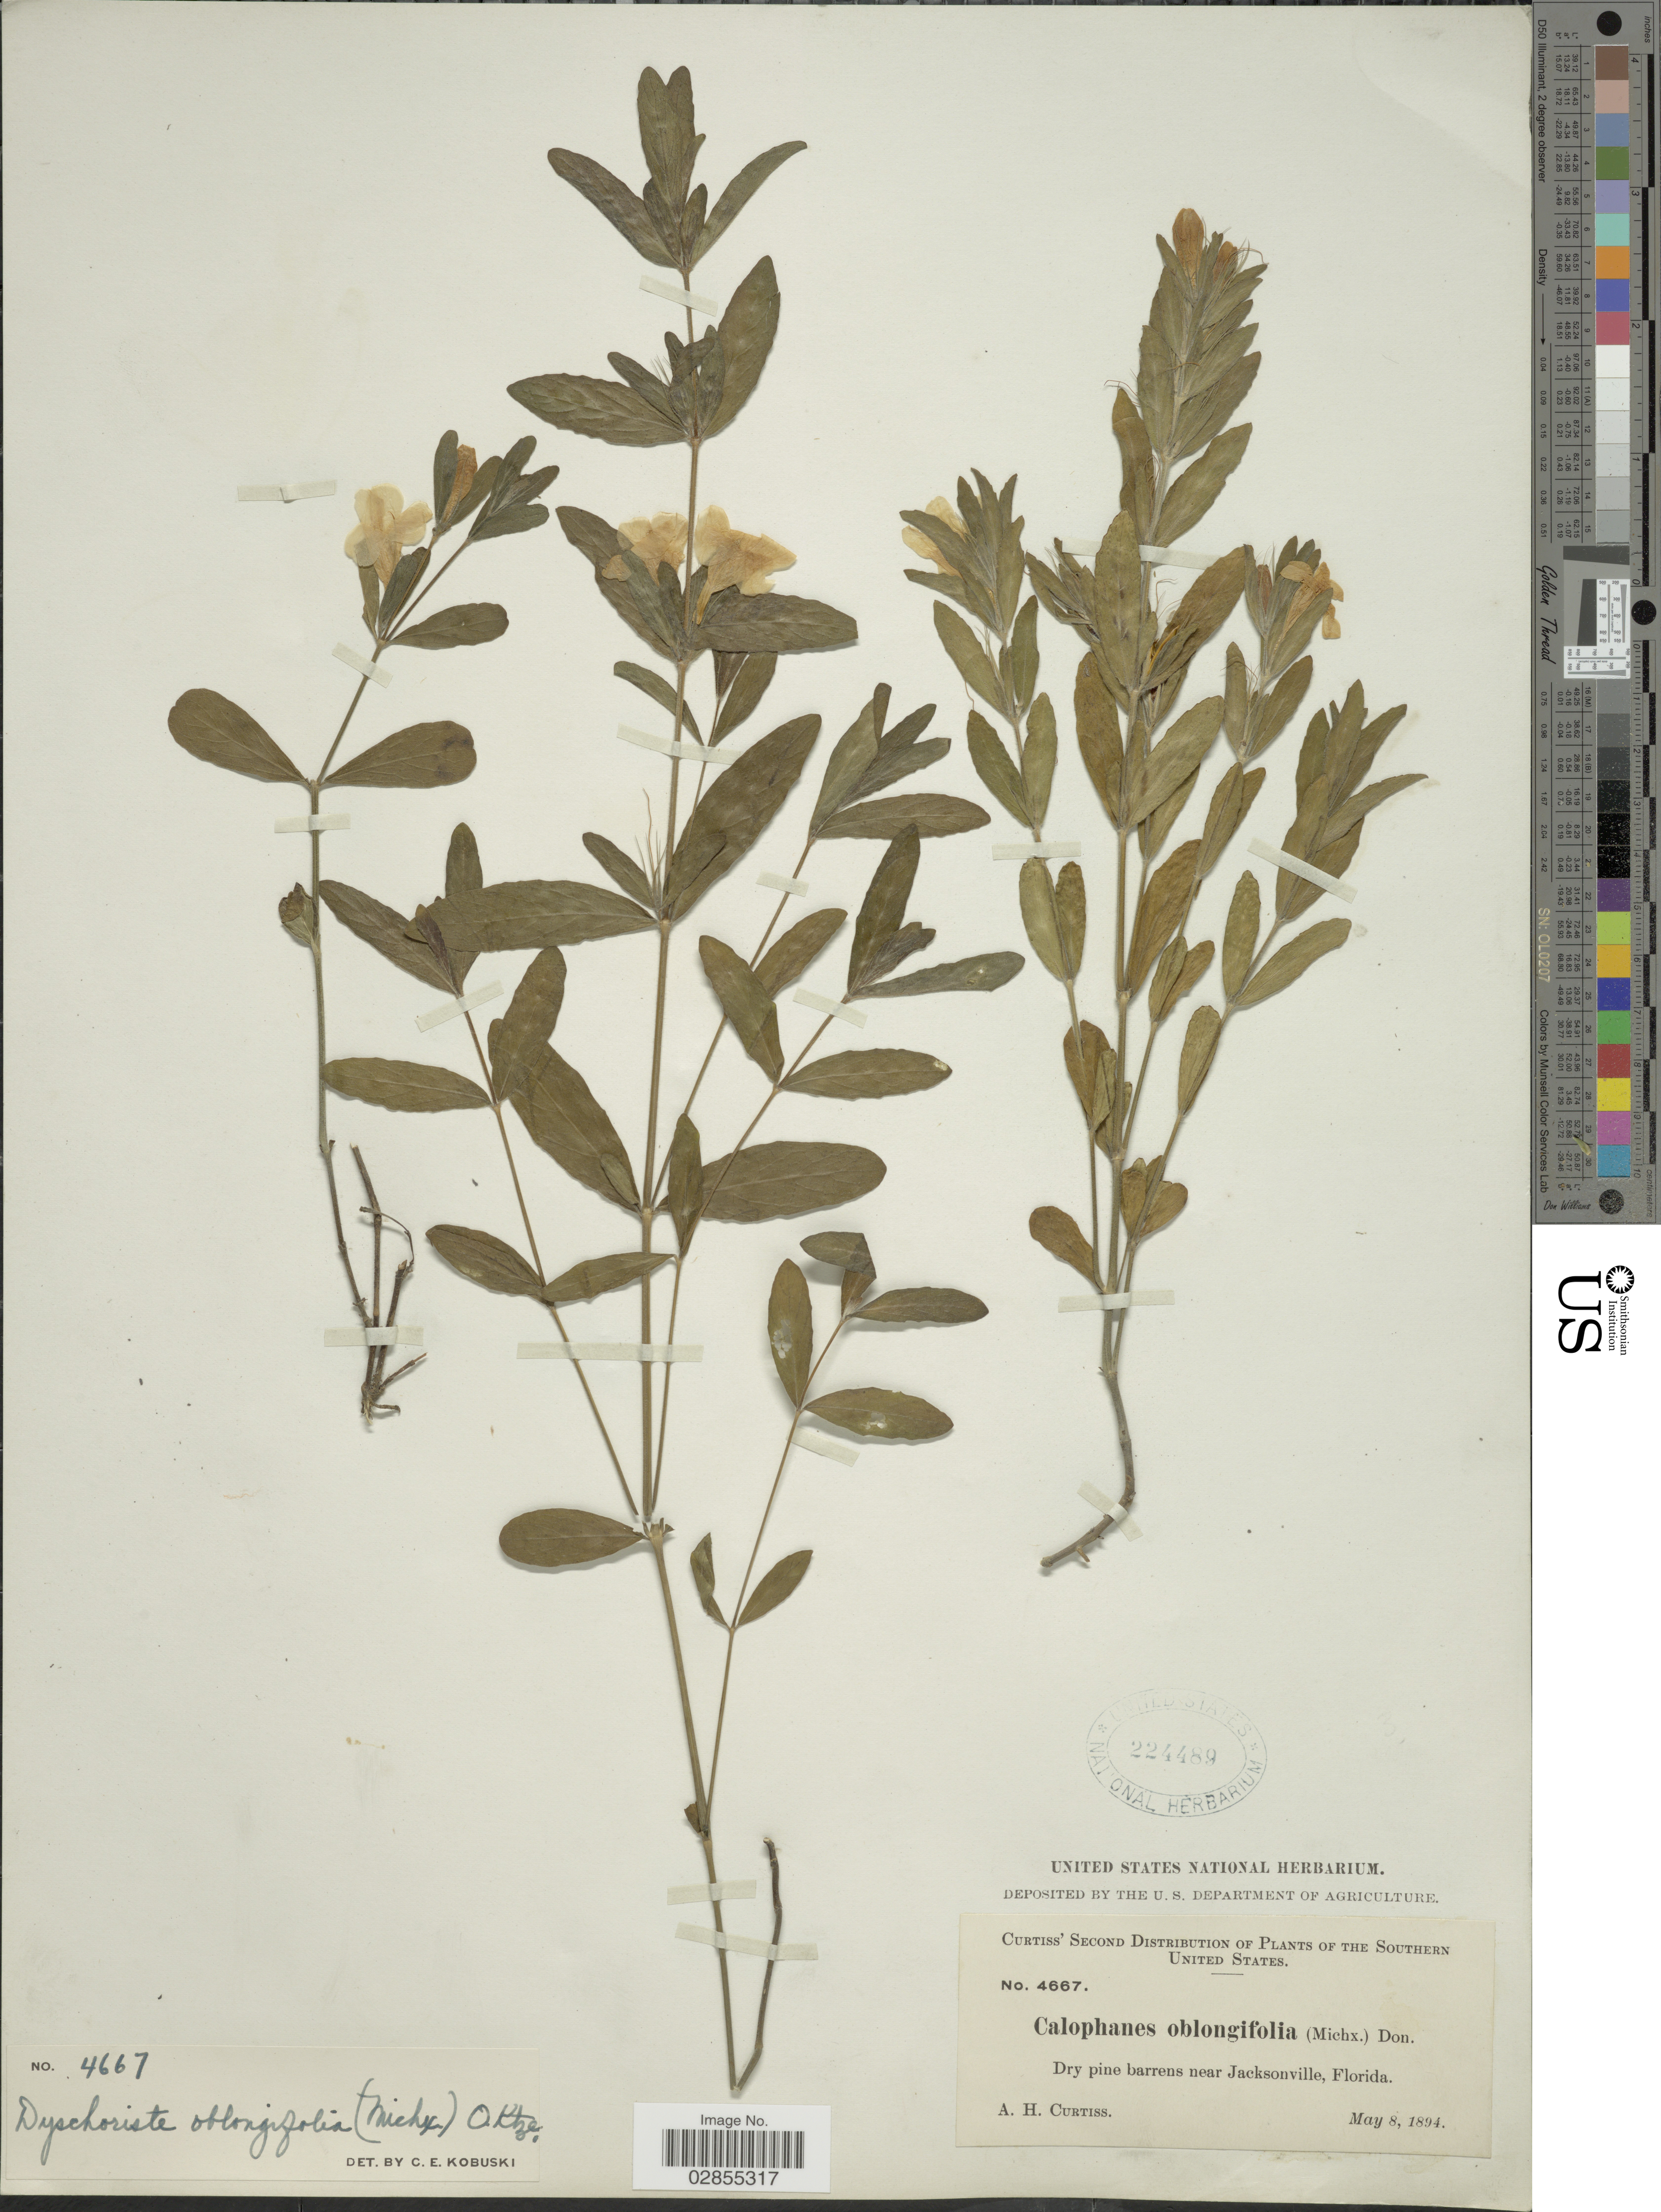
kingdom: Plantae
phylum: Tracheophyta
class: Magnoliopsida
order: Lamiales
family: Acanthaceae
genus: Dyschoriste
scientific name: Dyschoriste oblongifolia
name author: (Michx.) Kuntze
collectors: A. H. Curtiss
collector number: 4667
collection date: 1894-05-08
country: United States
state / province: Florida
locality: The Southern United States. Dry pine barrens near Jacksonville.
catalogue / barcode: US 224489